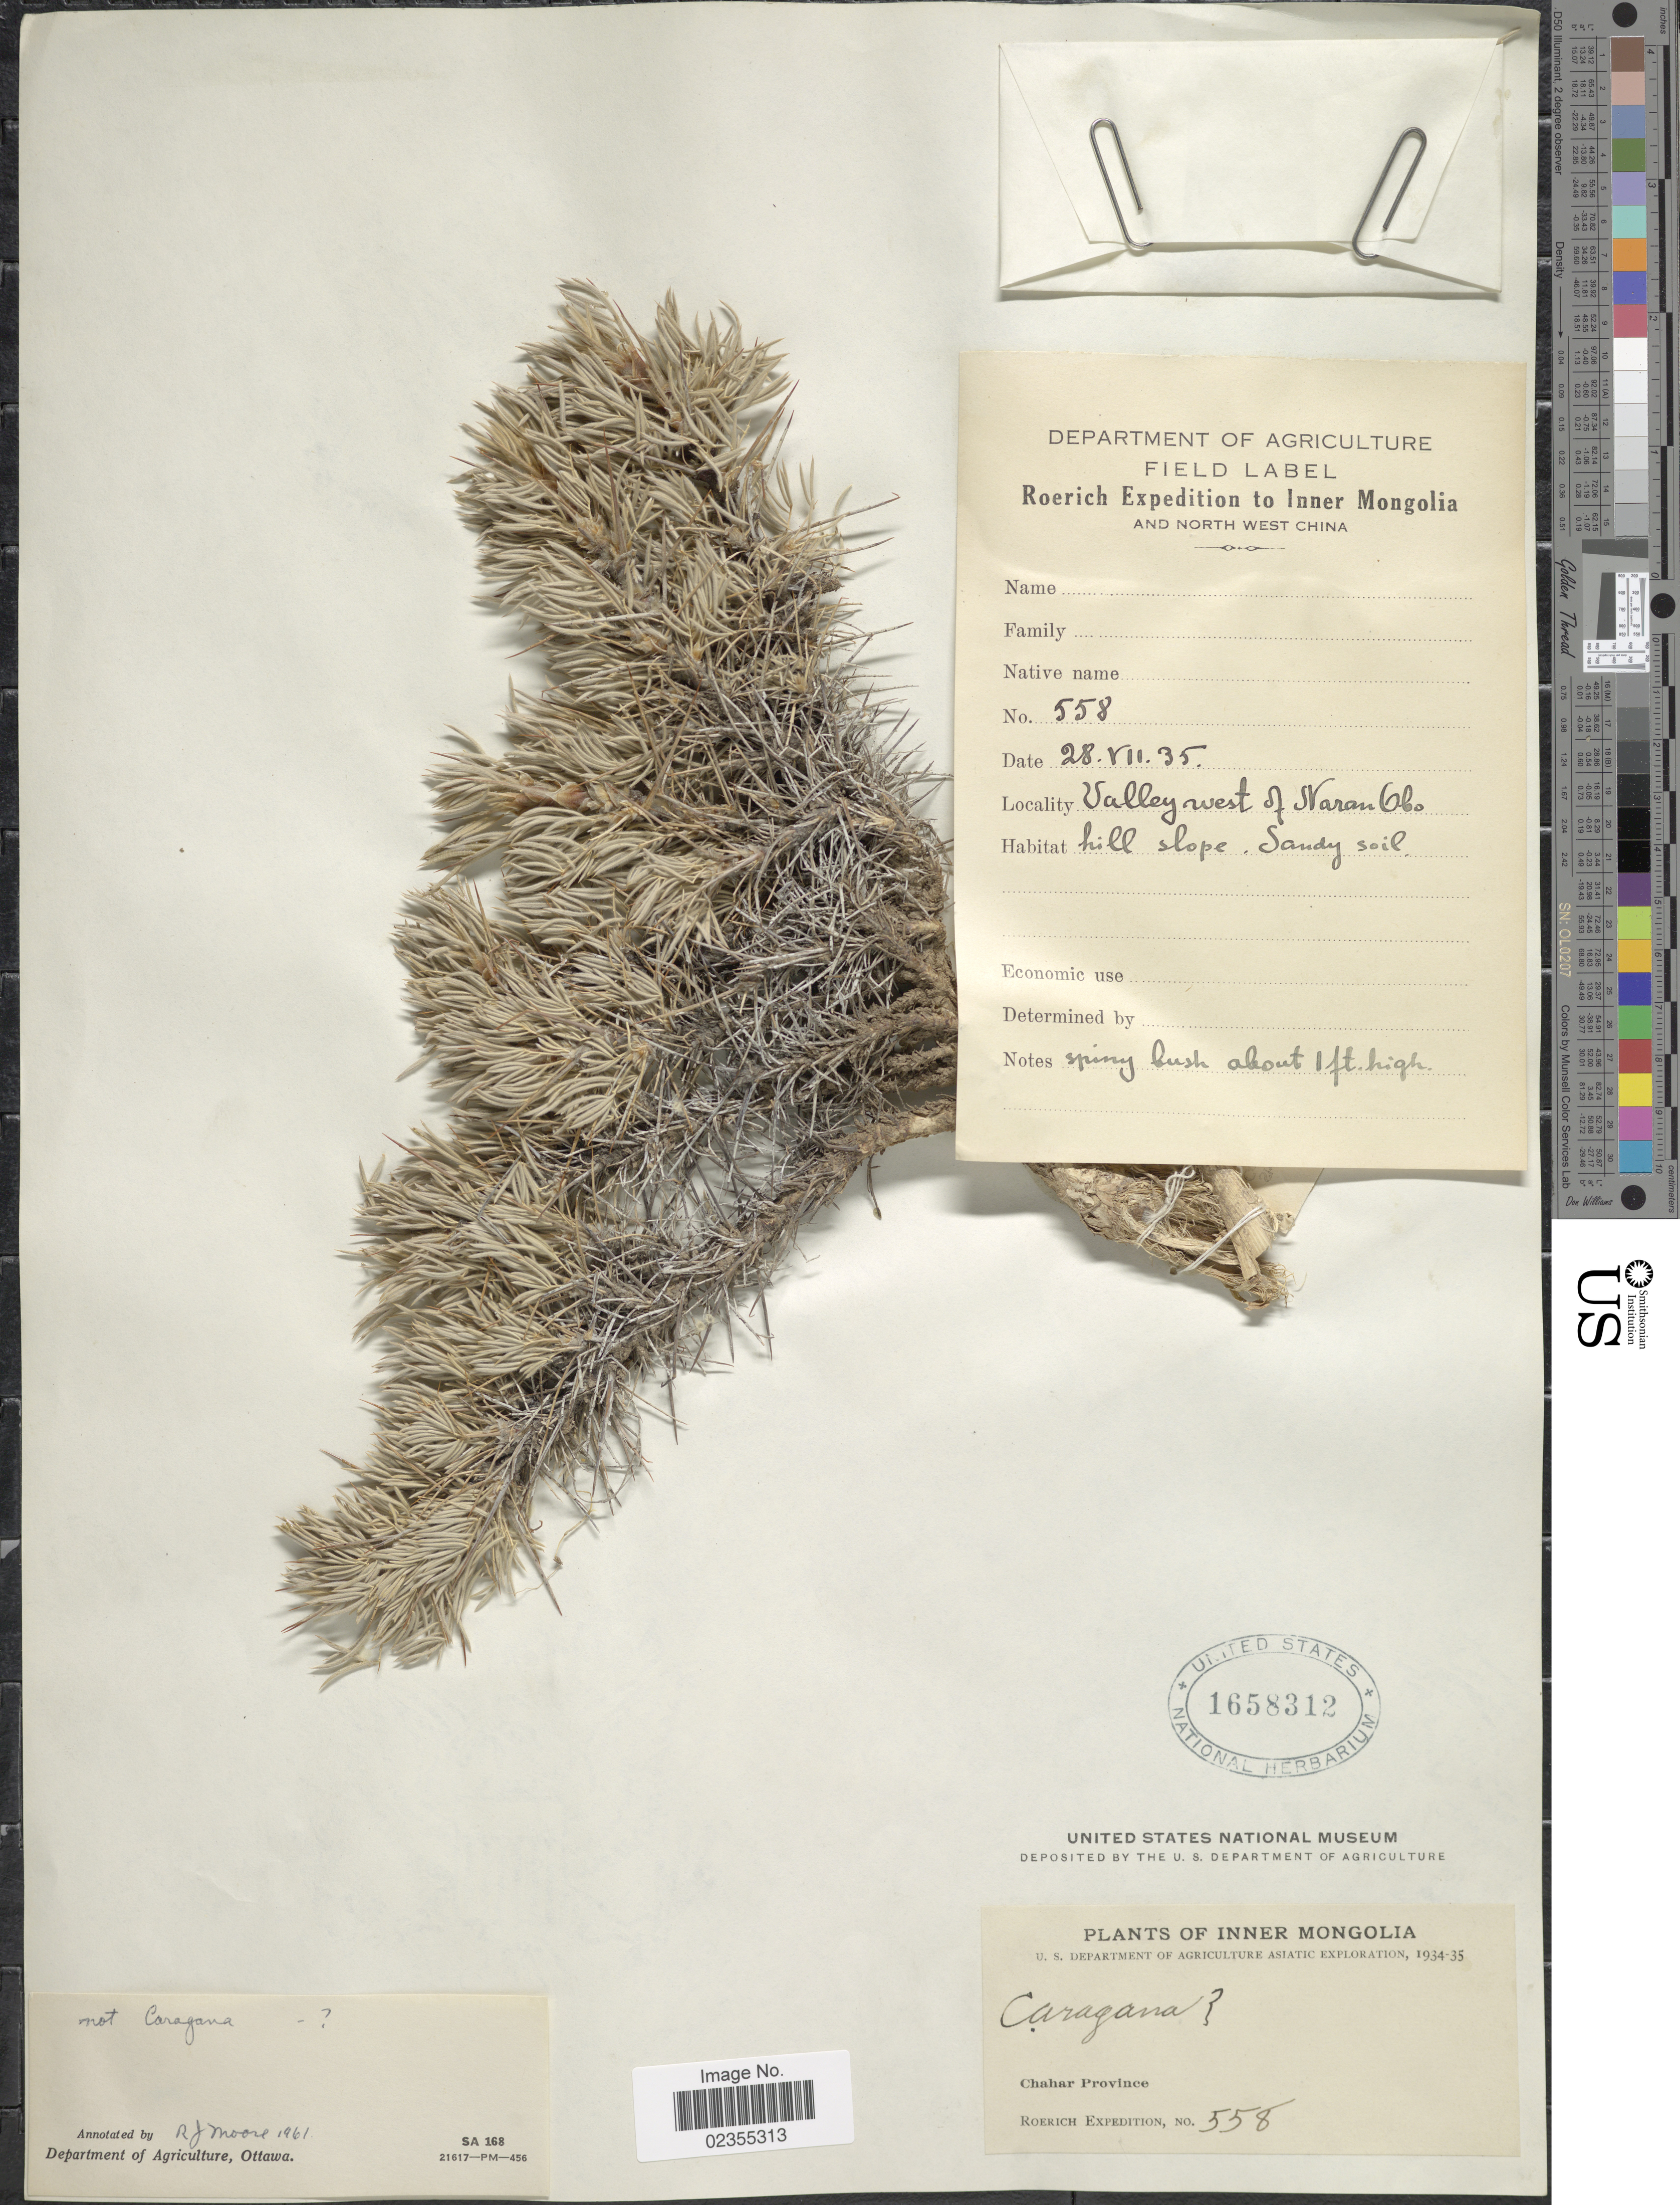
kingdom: Plantae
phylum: Tracheophyta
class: Magnoliopsida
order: Fabales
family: Fabaceae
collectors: Roerich Expedition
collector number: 558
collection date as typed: Transcribed d/m/y: 28/7/35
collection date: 1935-07-28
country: China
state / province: Nei Monggol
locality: Inner Mongolia and North West China, Chahar Province, Valley west of Naran Obo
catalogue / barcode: US 1658312